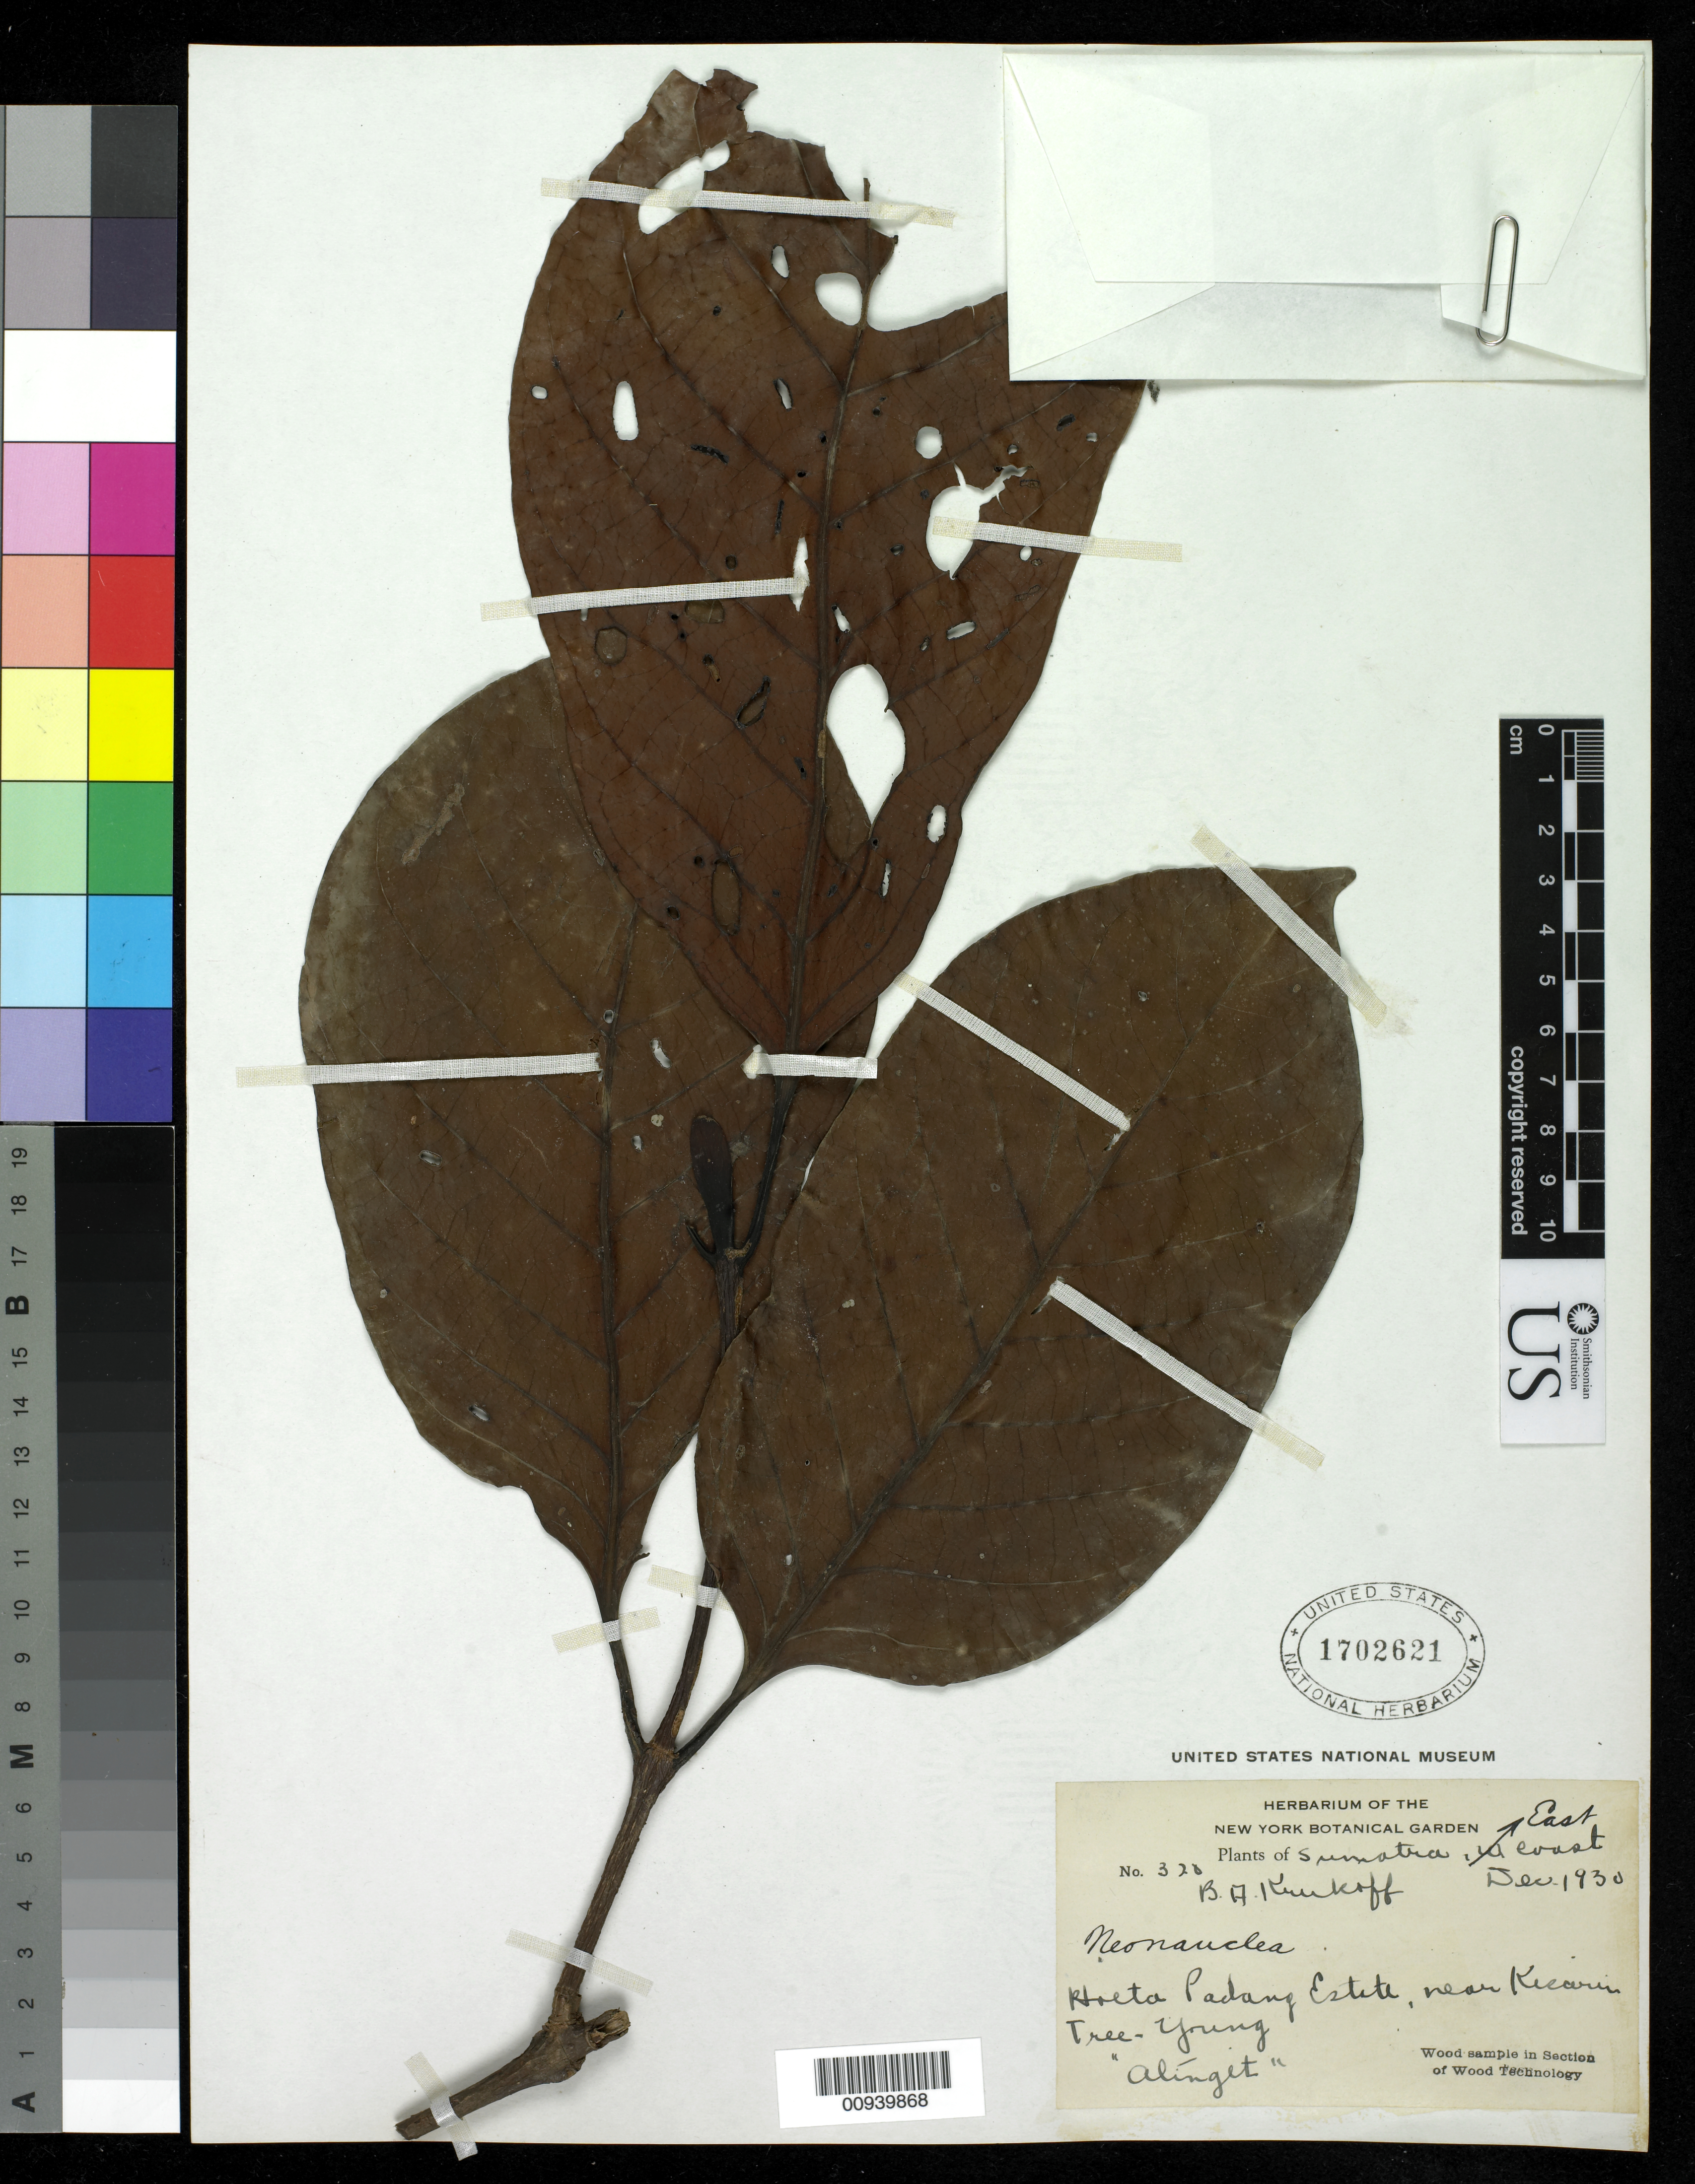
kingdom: Plantae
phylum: Tracheophyta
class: Magnoliopsida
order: Gentianales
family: Rubiaceae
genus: Neonauclea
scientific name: Neonauclea sp.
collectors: A. M. Kruger R.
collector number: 320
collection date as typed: Dec 1930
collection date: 1930-12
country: Indonesia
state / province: Sumatra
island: Sumatra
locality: Hoeta Padang Estate, near Kiecarin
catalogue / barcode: US 1702621